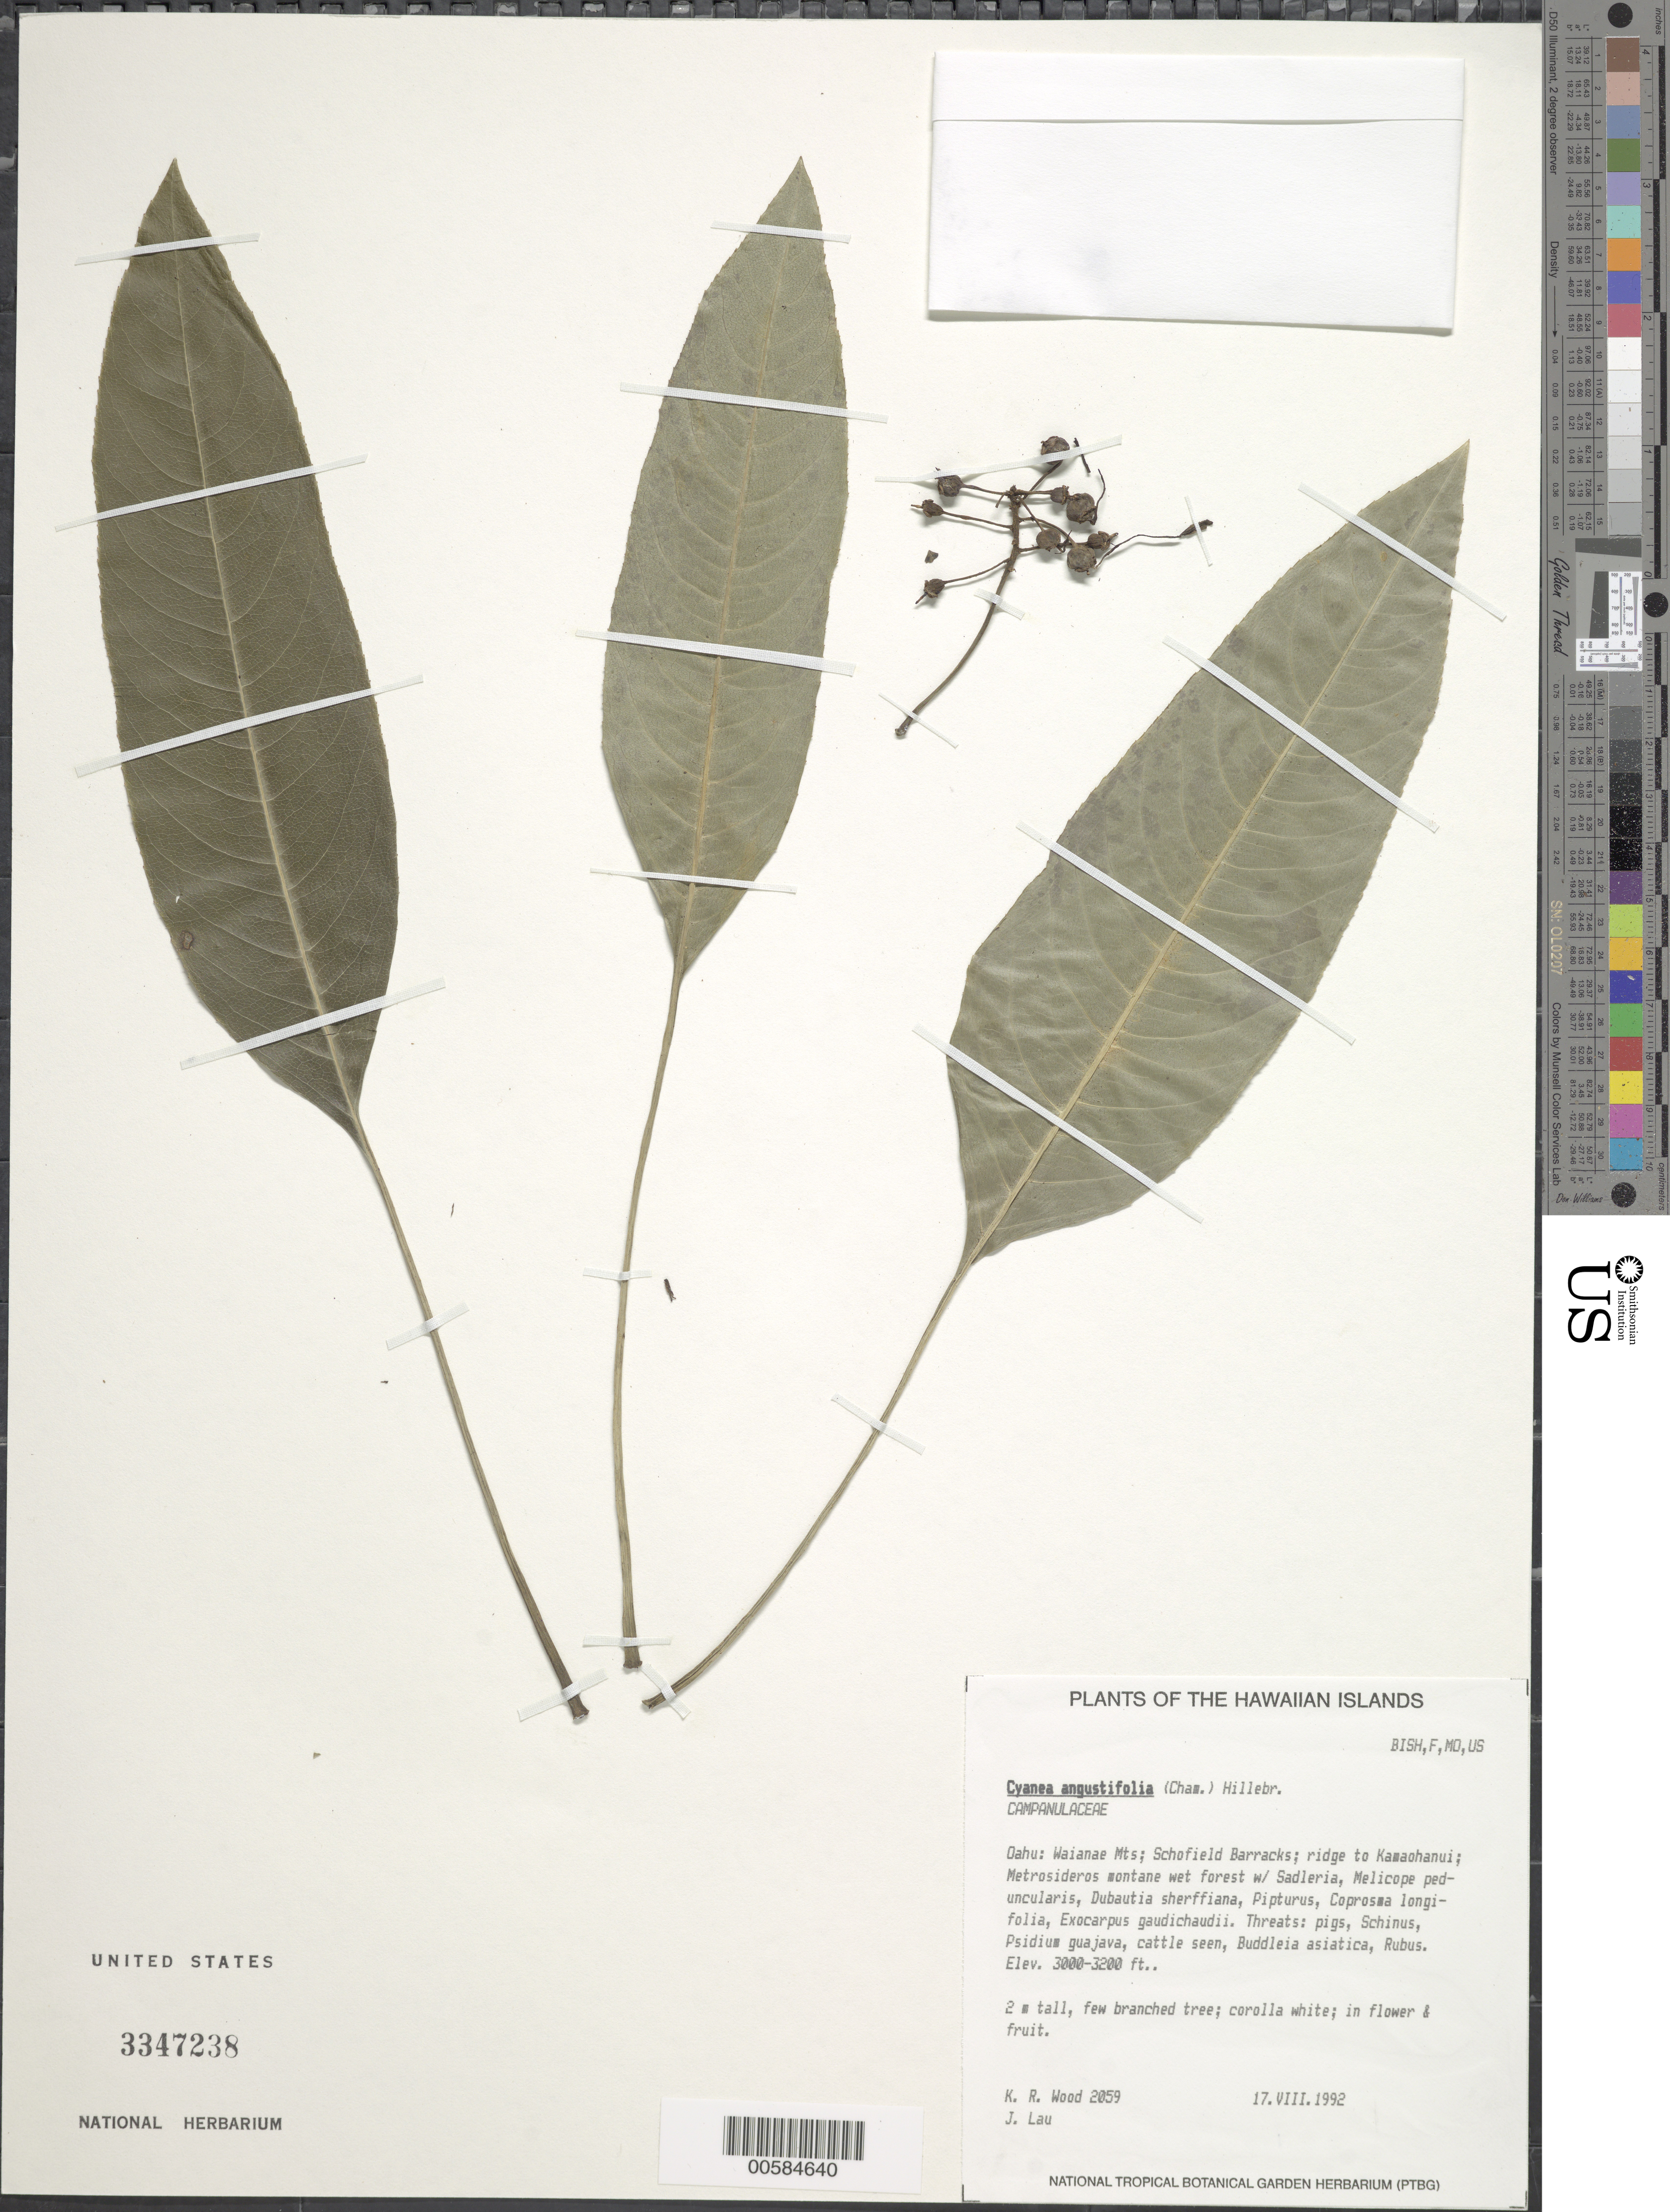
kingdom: Plantae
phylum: Tracheophyta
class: Magnoliopsida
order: Asterales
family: Campanulaceae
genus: Cyanea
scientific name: Cyanea angustifolia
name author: (Cham.) Hillebr.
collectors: K. R. Wood & J. Lau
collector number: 2059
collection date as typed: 17 Aug 1992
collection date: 1992-08-17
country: United States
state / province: Hawaii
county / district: Honolulu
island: Oahu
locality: Waianae Mts; Schofield Barracks; ridge to Kamaohanui.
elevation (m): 914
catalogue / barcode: US 3347238